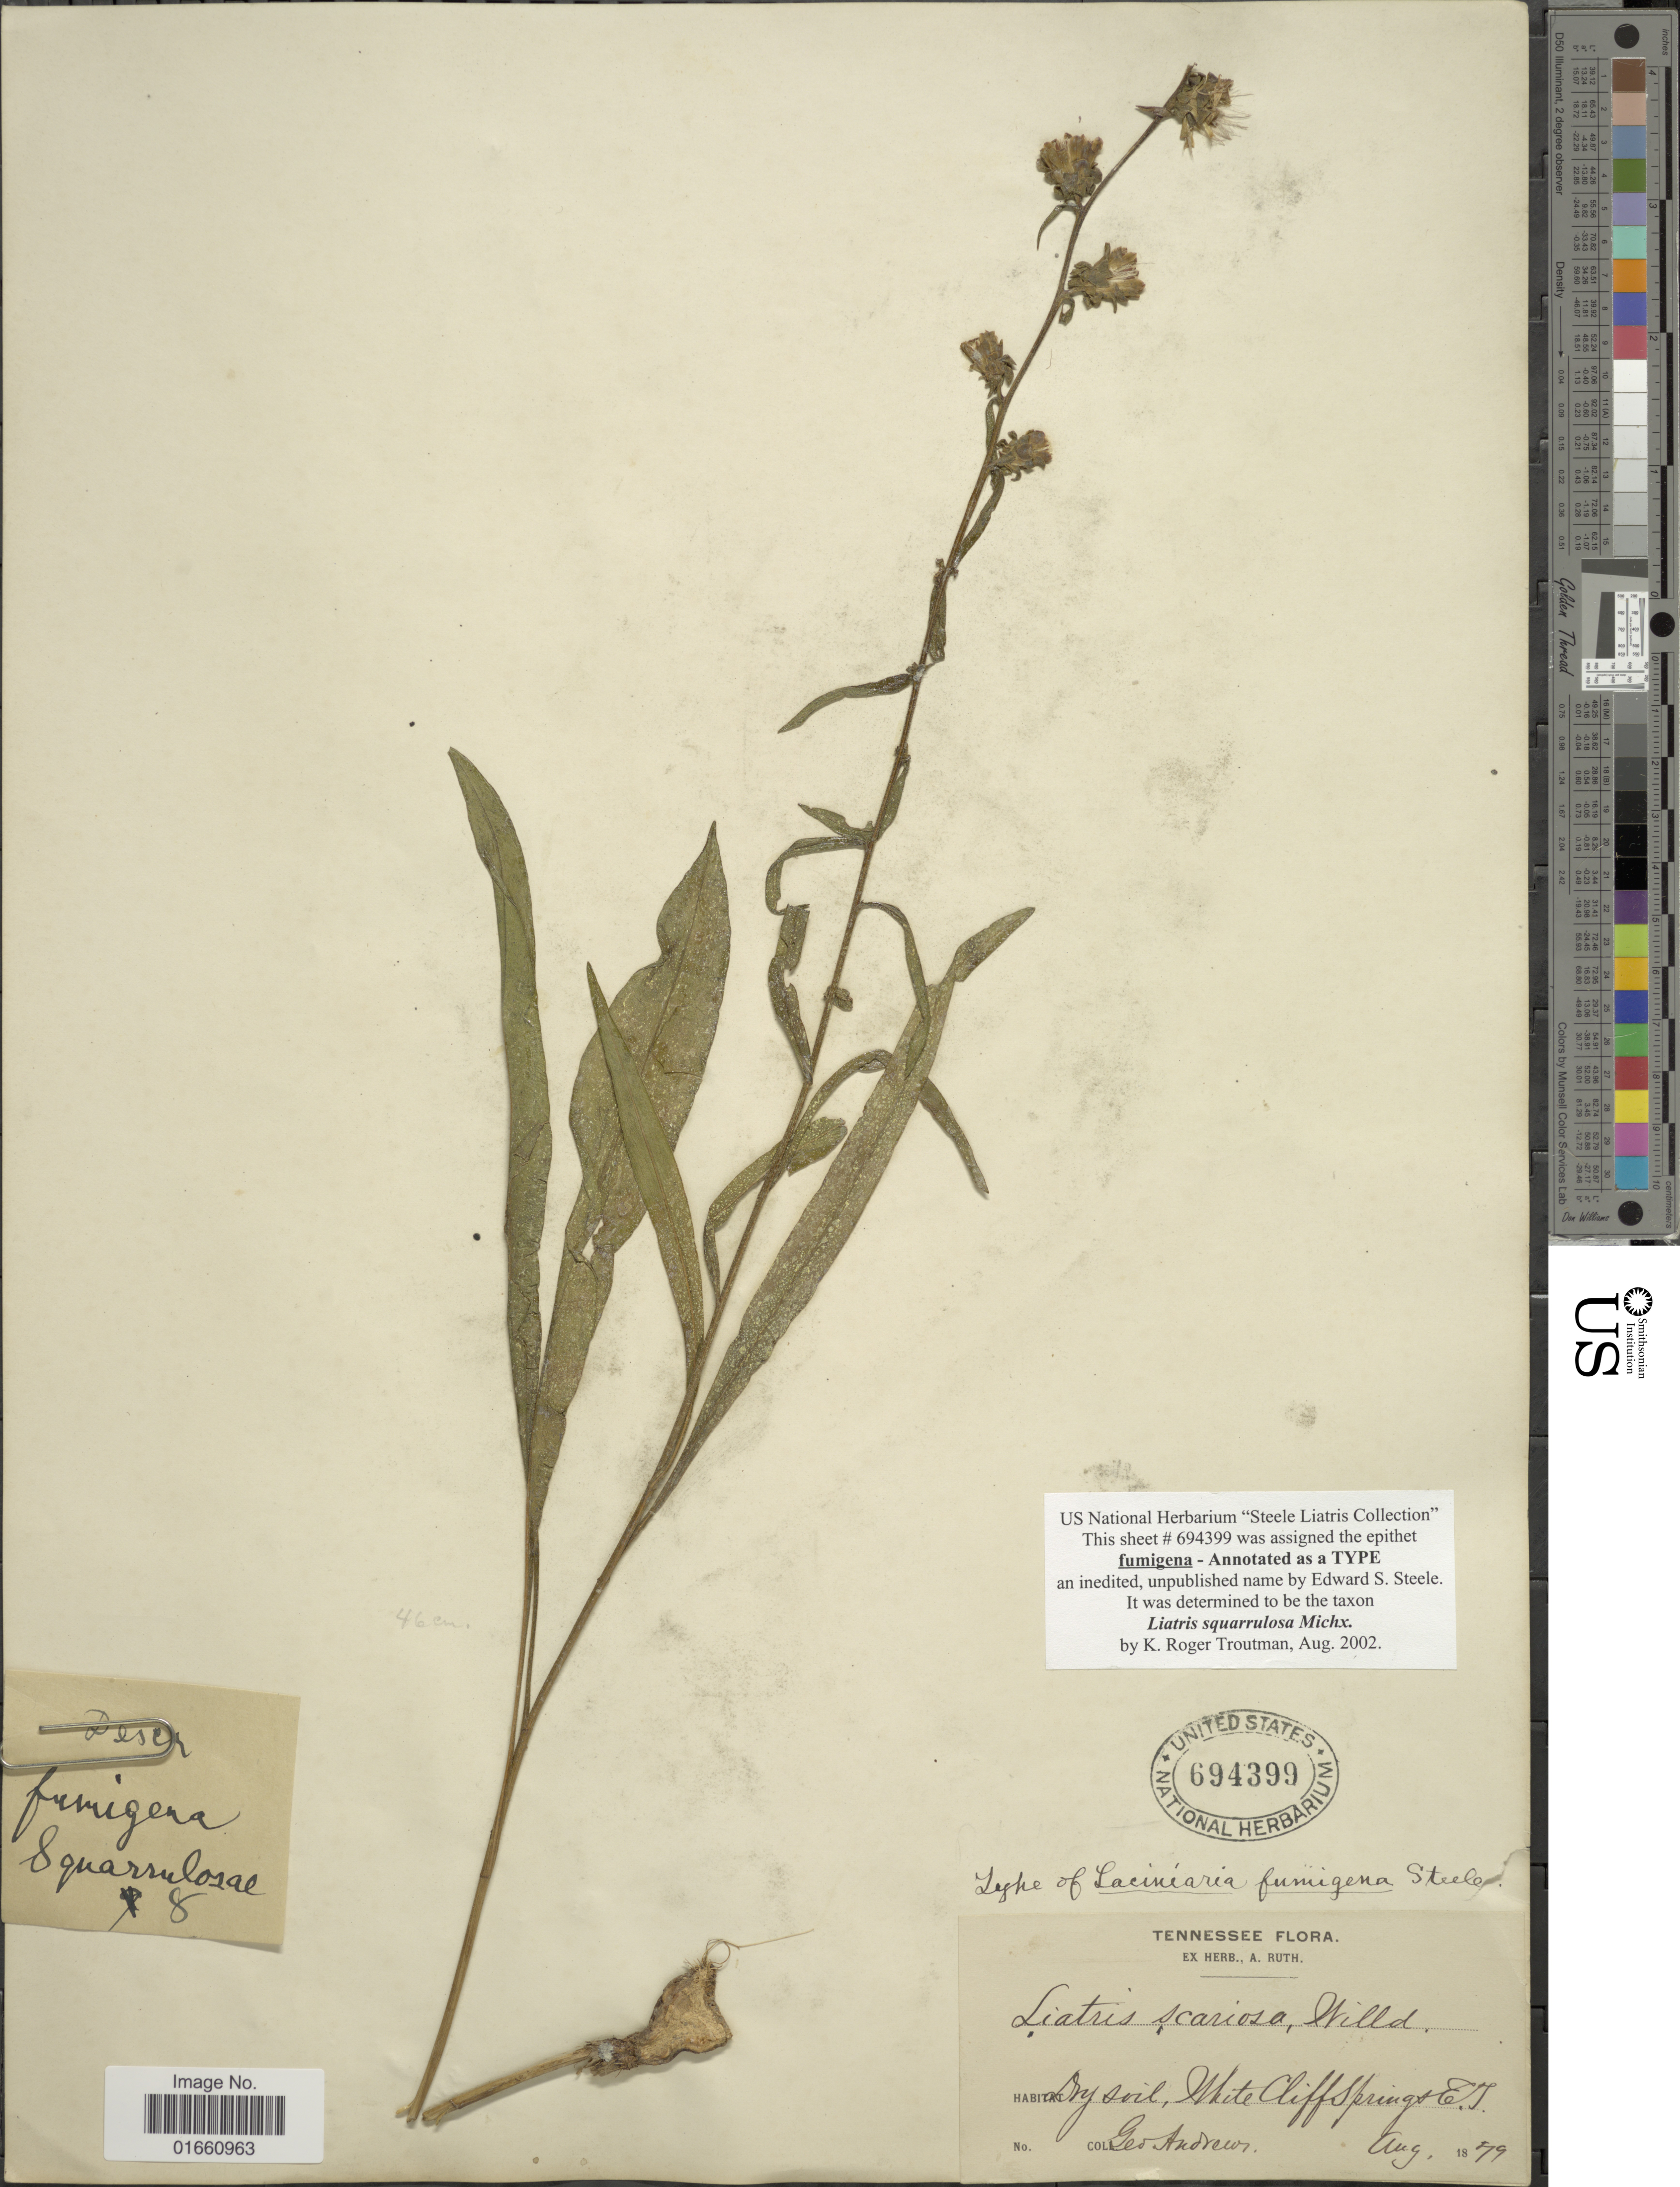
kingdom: Plantae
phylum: Tracheophyta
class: Magnoliopsida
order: Asterales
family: Asteraceae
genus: Liatris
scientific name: Liatris squarrulosa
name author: Michx.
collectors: G. Andrews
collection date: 1879-08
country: United States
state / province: Tennessee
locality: White Cliff Springs E.T.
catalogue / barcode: US 694399